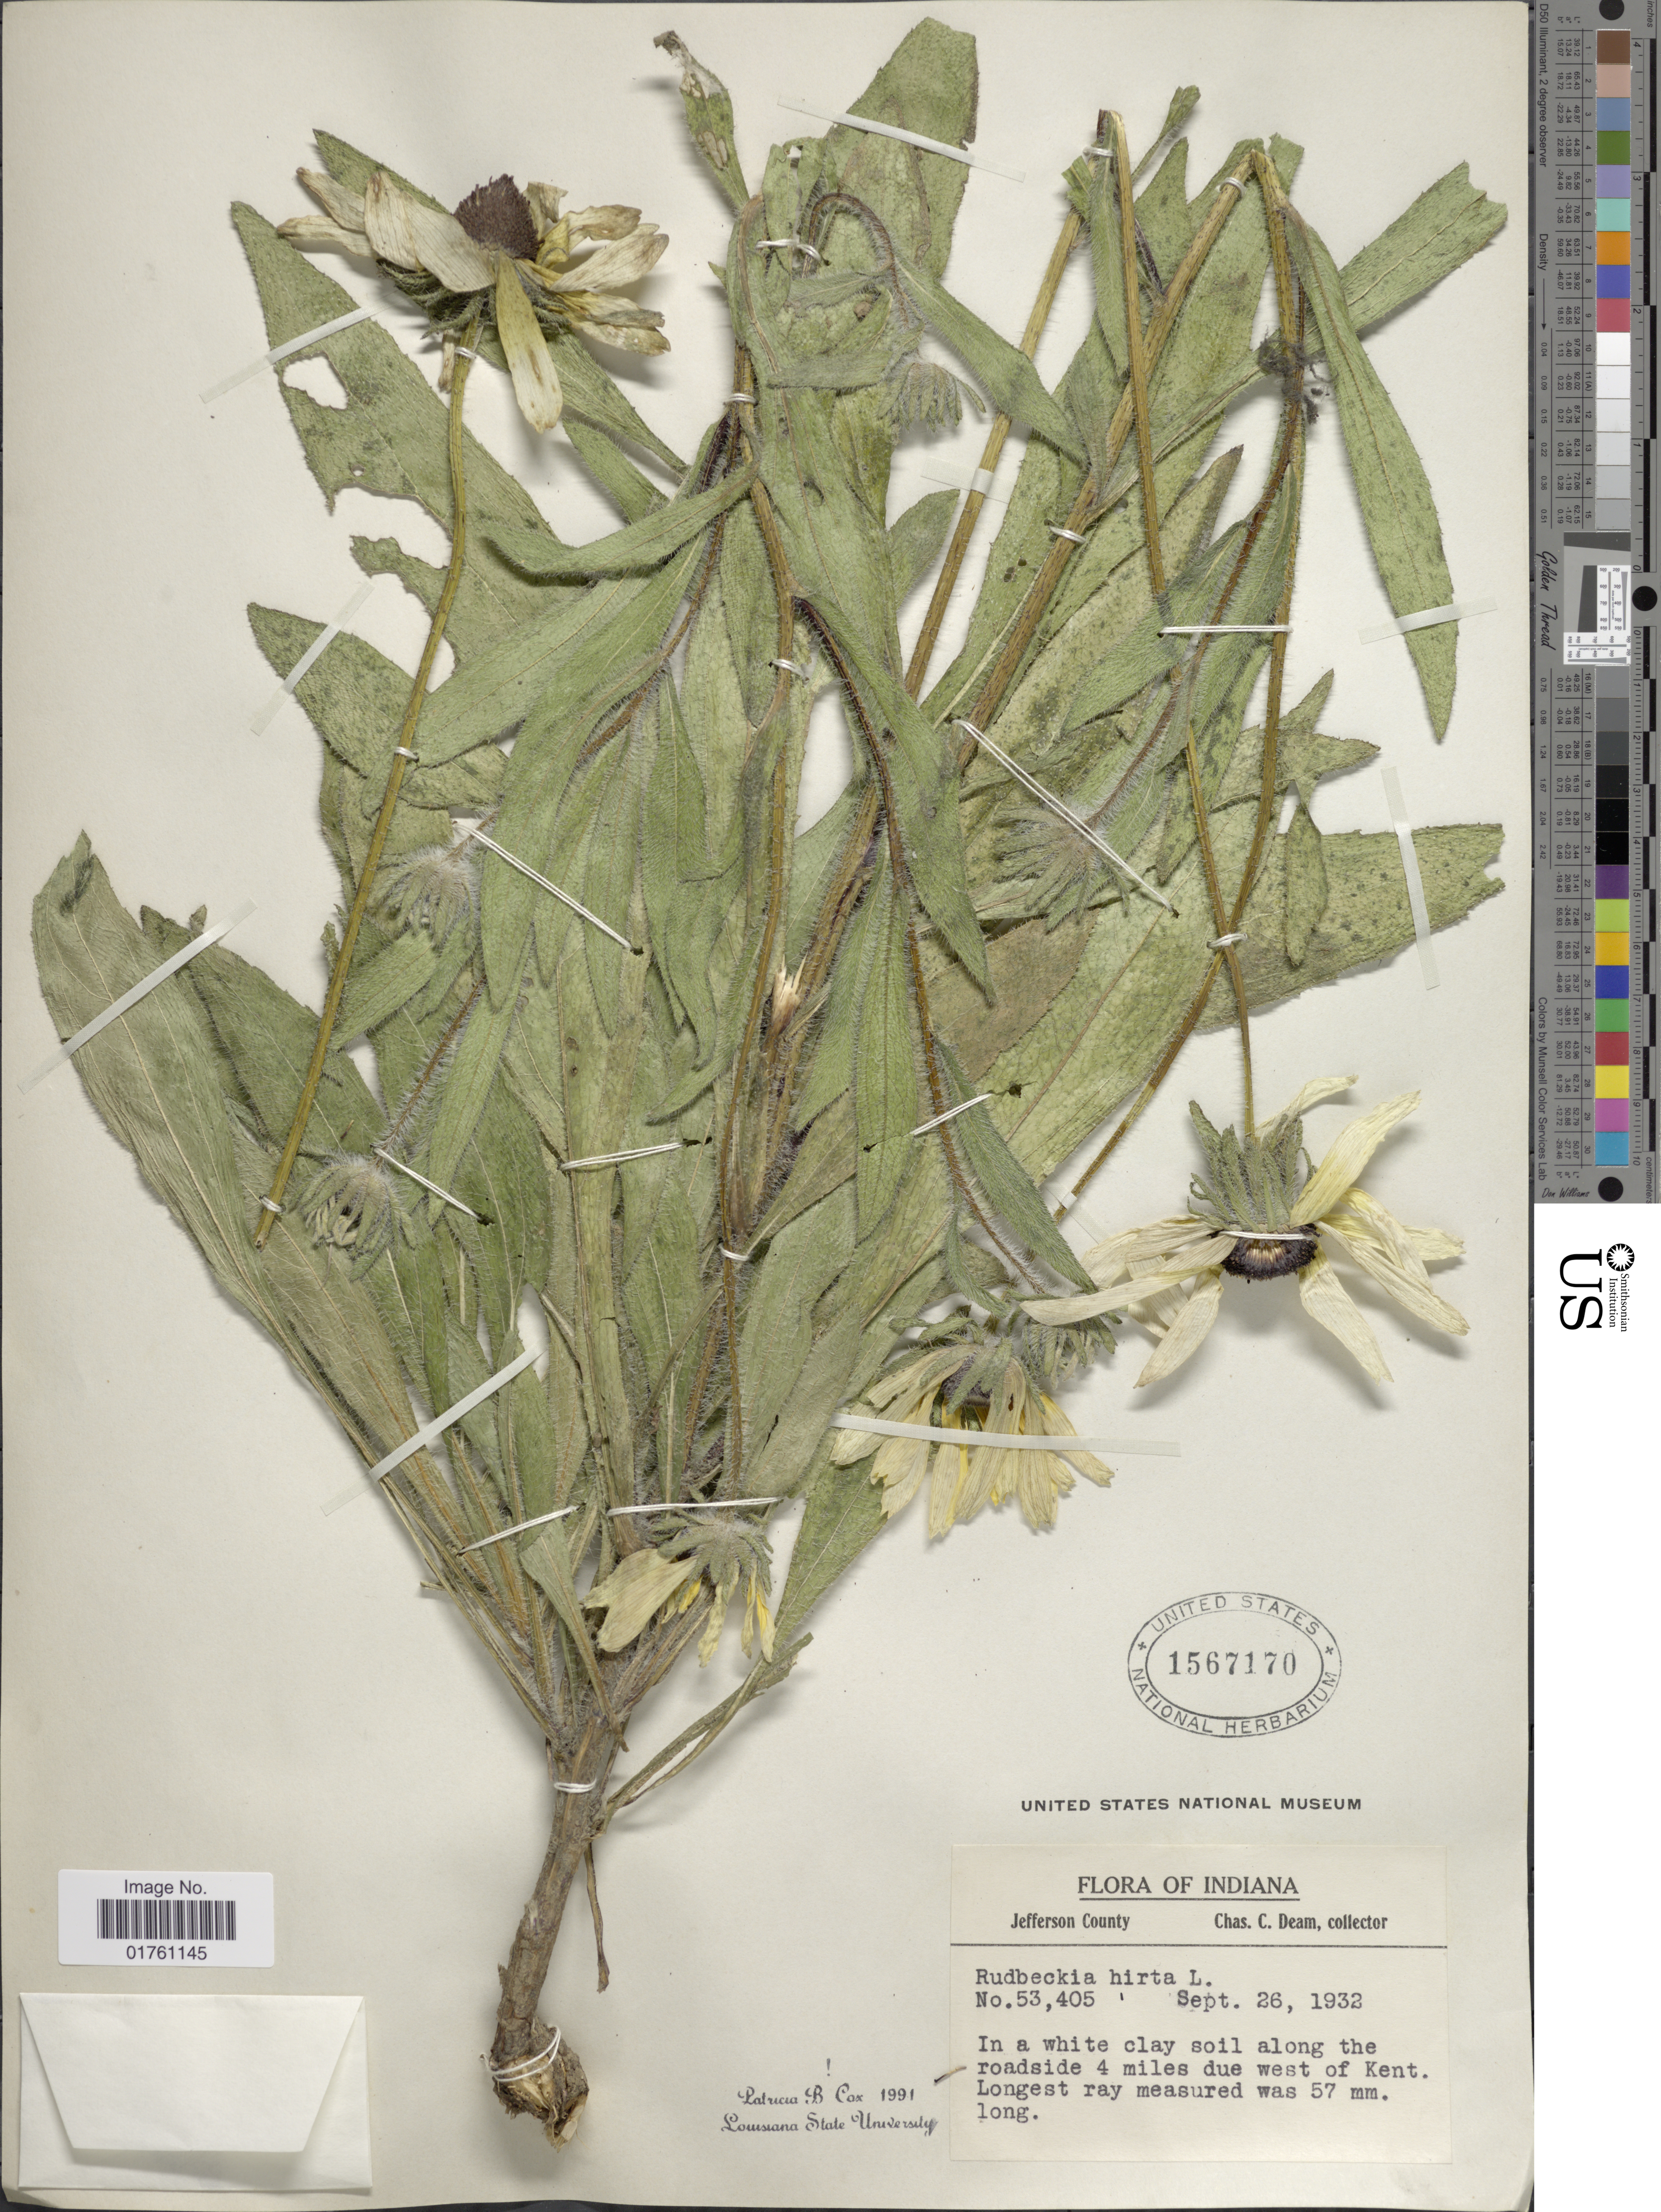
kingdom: Plantae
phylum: Tracheophyta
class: Magnoliopsida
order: Asterales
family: Asteraceae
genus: Rudbeckia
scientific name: Rudbeckia hirta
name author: L.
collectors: C. C. Deam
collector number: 53405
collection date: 1932-09-26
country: United States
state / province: Indiana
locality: Jefferson County, In a white clay soil along the roadside 4 miles due west of Kent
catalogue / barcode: US 1567170